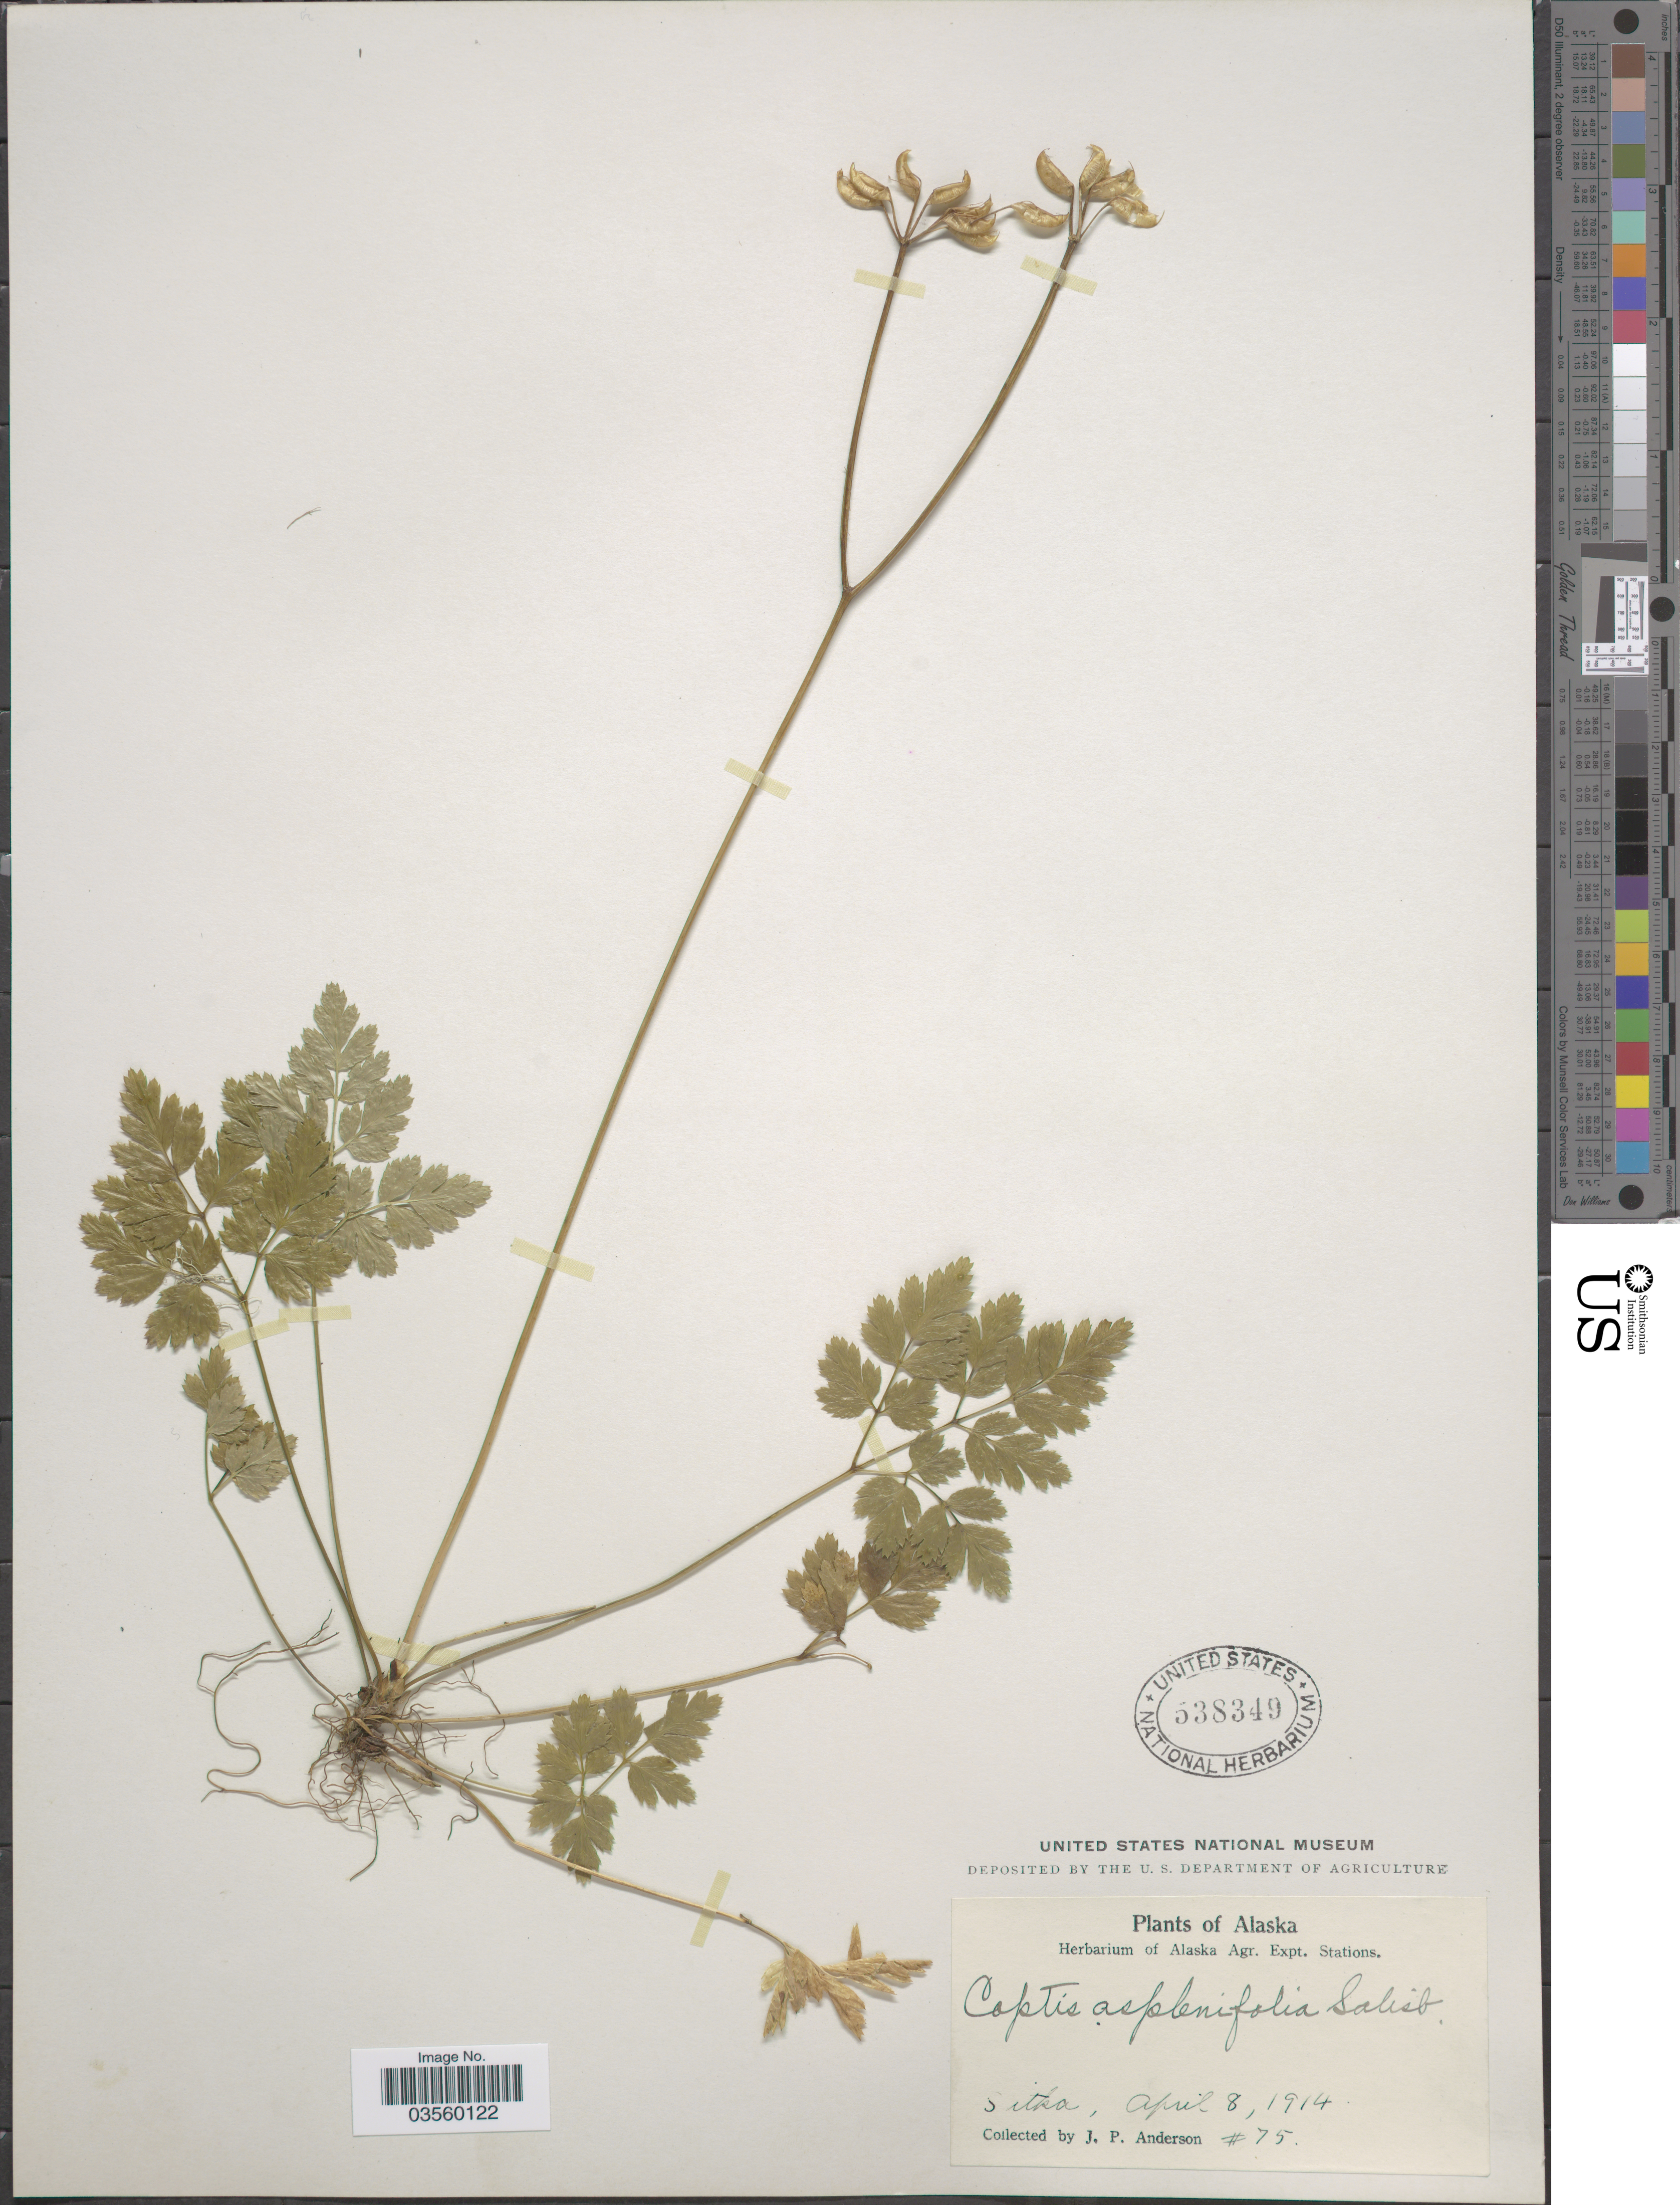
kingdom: Plantae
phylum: Tracheophyta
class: Magnoliopsida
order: Ranunculales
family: Ranunculaceae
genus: Coptis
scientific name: Coptis asplenifolia ined ?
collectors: J. P. Anderson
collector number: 75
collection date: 1914-04-08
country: United States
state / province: Alaska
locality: Sitka.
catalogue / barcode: US 538349